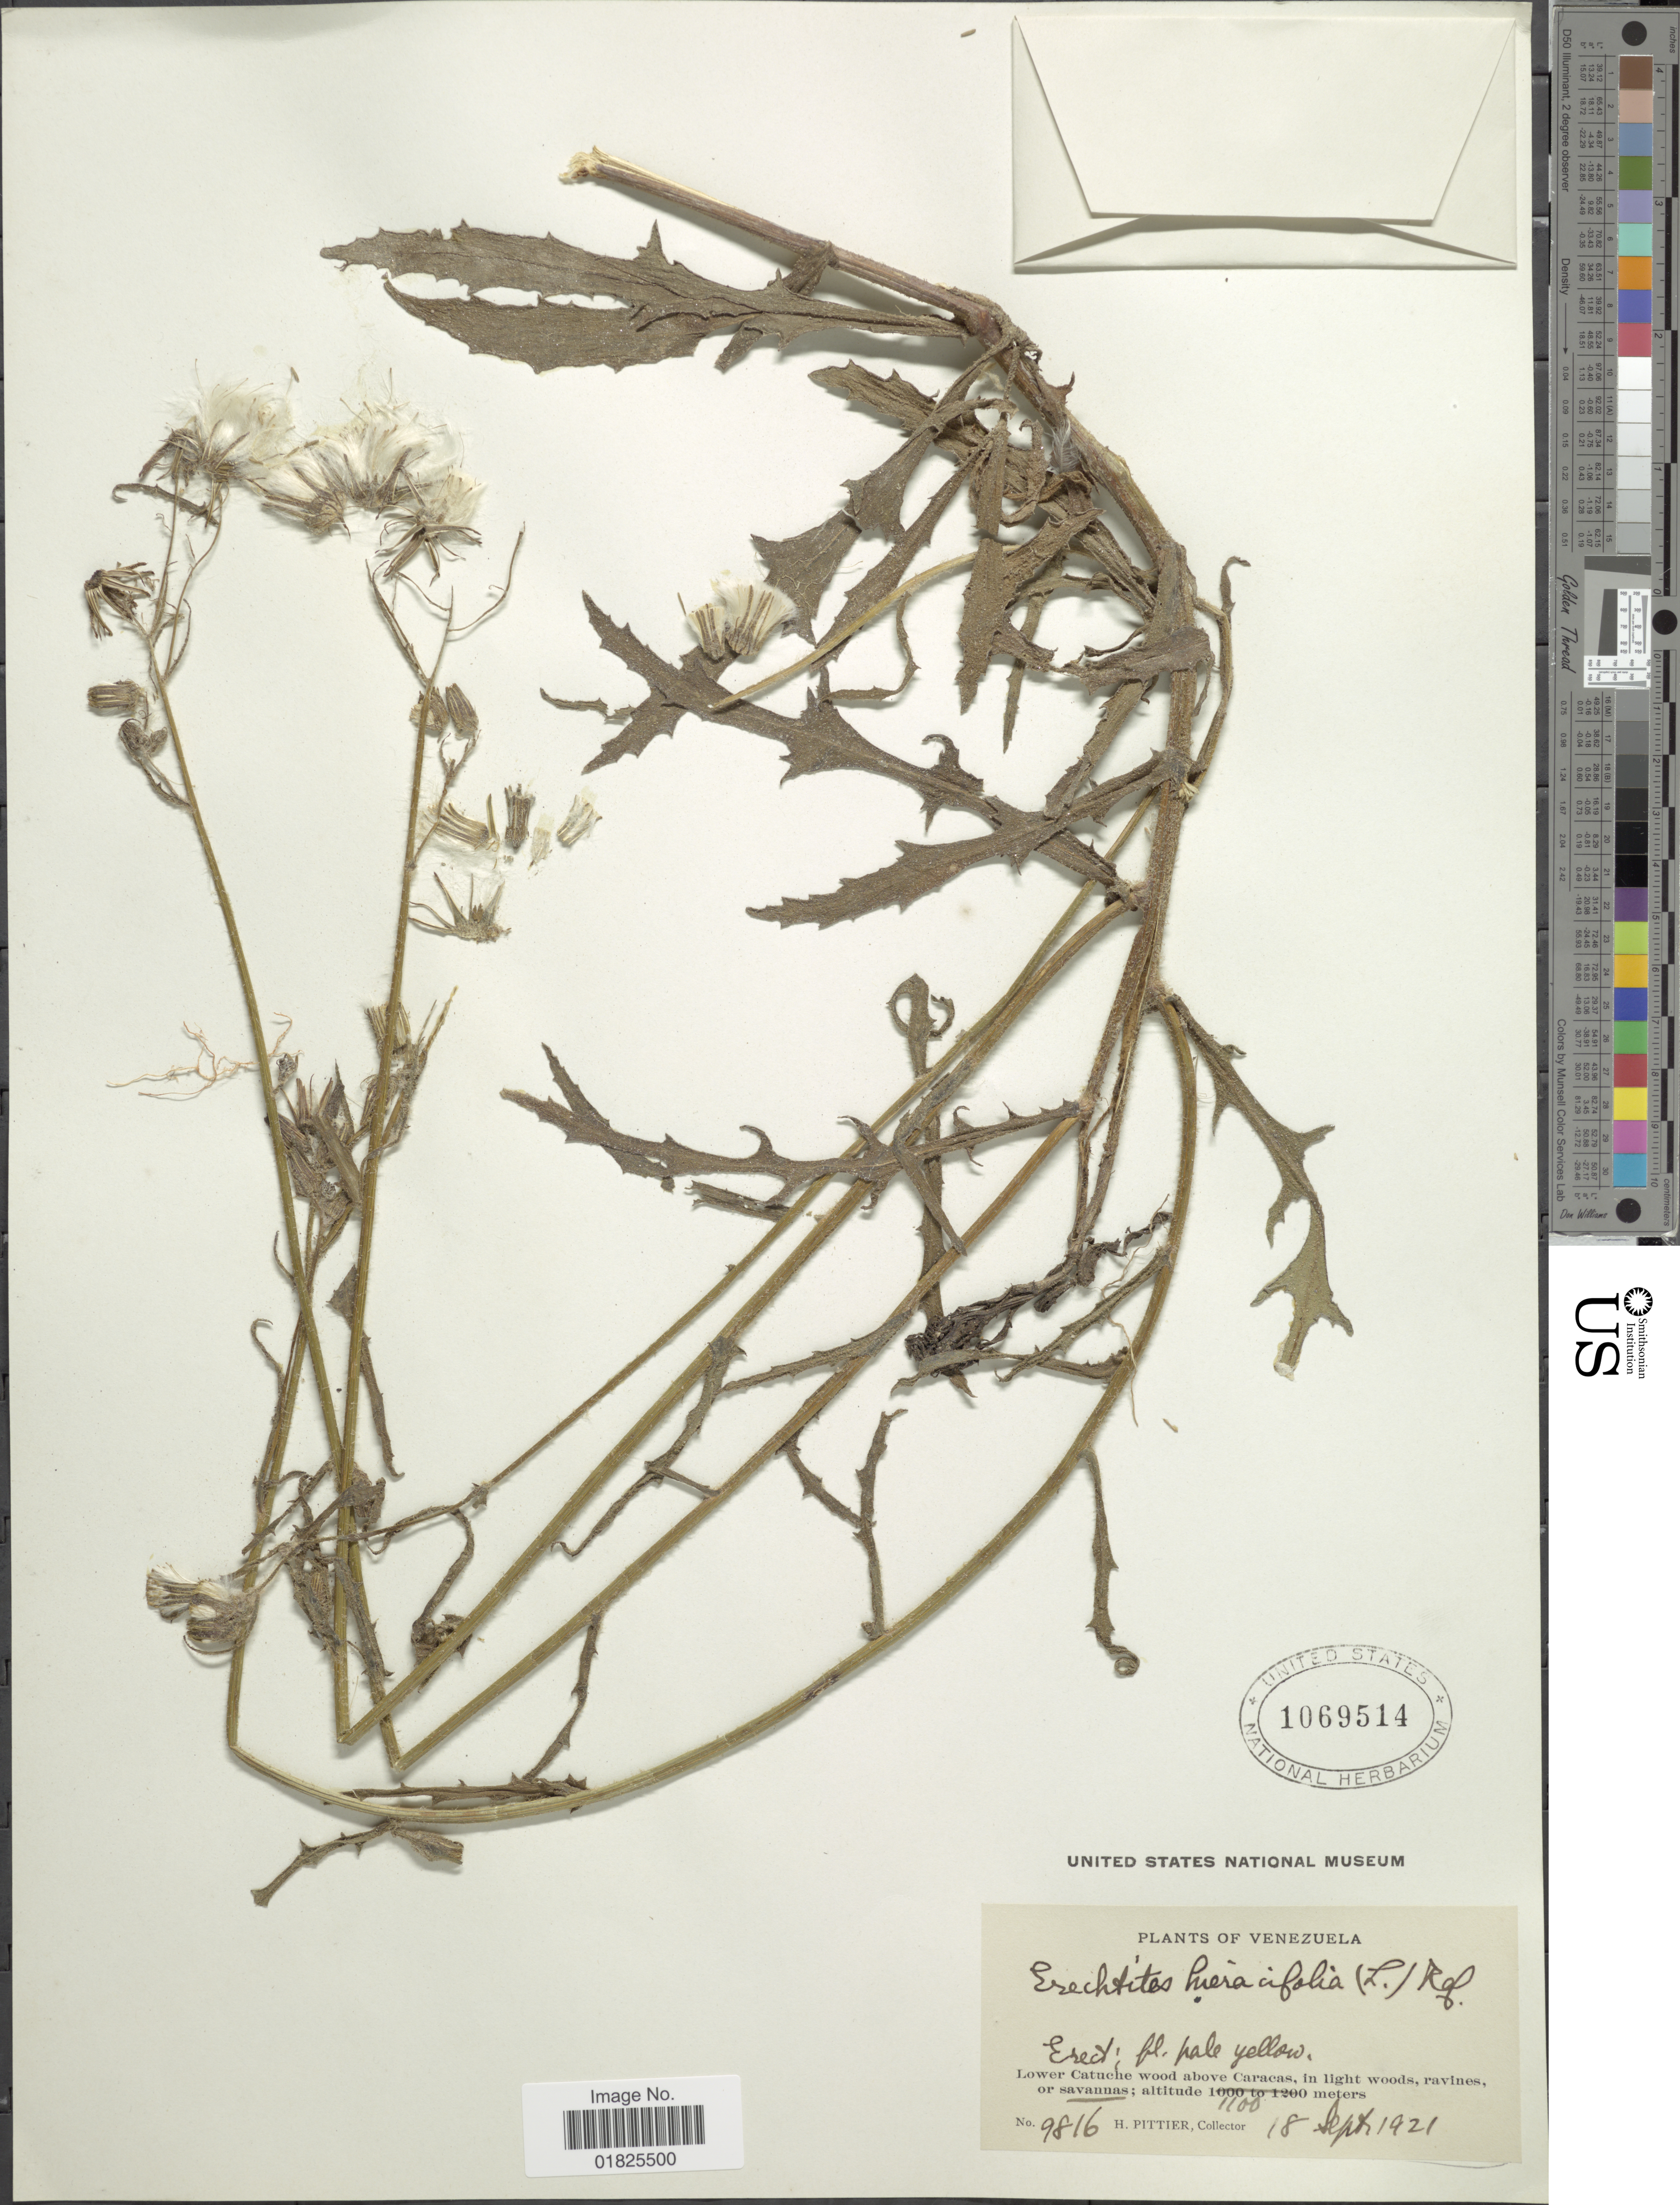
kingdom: Plantae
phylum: Tracheophyta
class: Magnoliopsida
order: Asterales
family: Asteraceae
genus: Erechtites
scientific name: Erechtites hieraciifolius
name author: (L.) Raf. ex DC.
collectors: H. F. Pittier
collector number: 9816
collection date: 1921-09-18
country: Venezuela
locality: Lower Catuche, wood above Caracas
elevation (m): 1100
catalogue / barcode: US 1069514